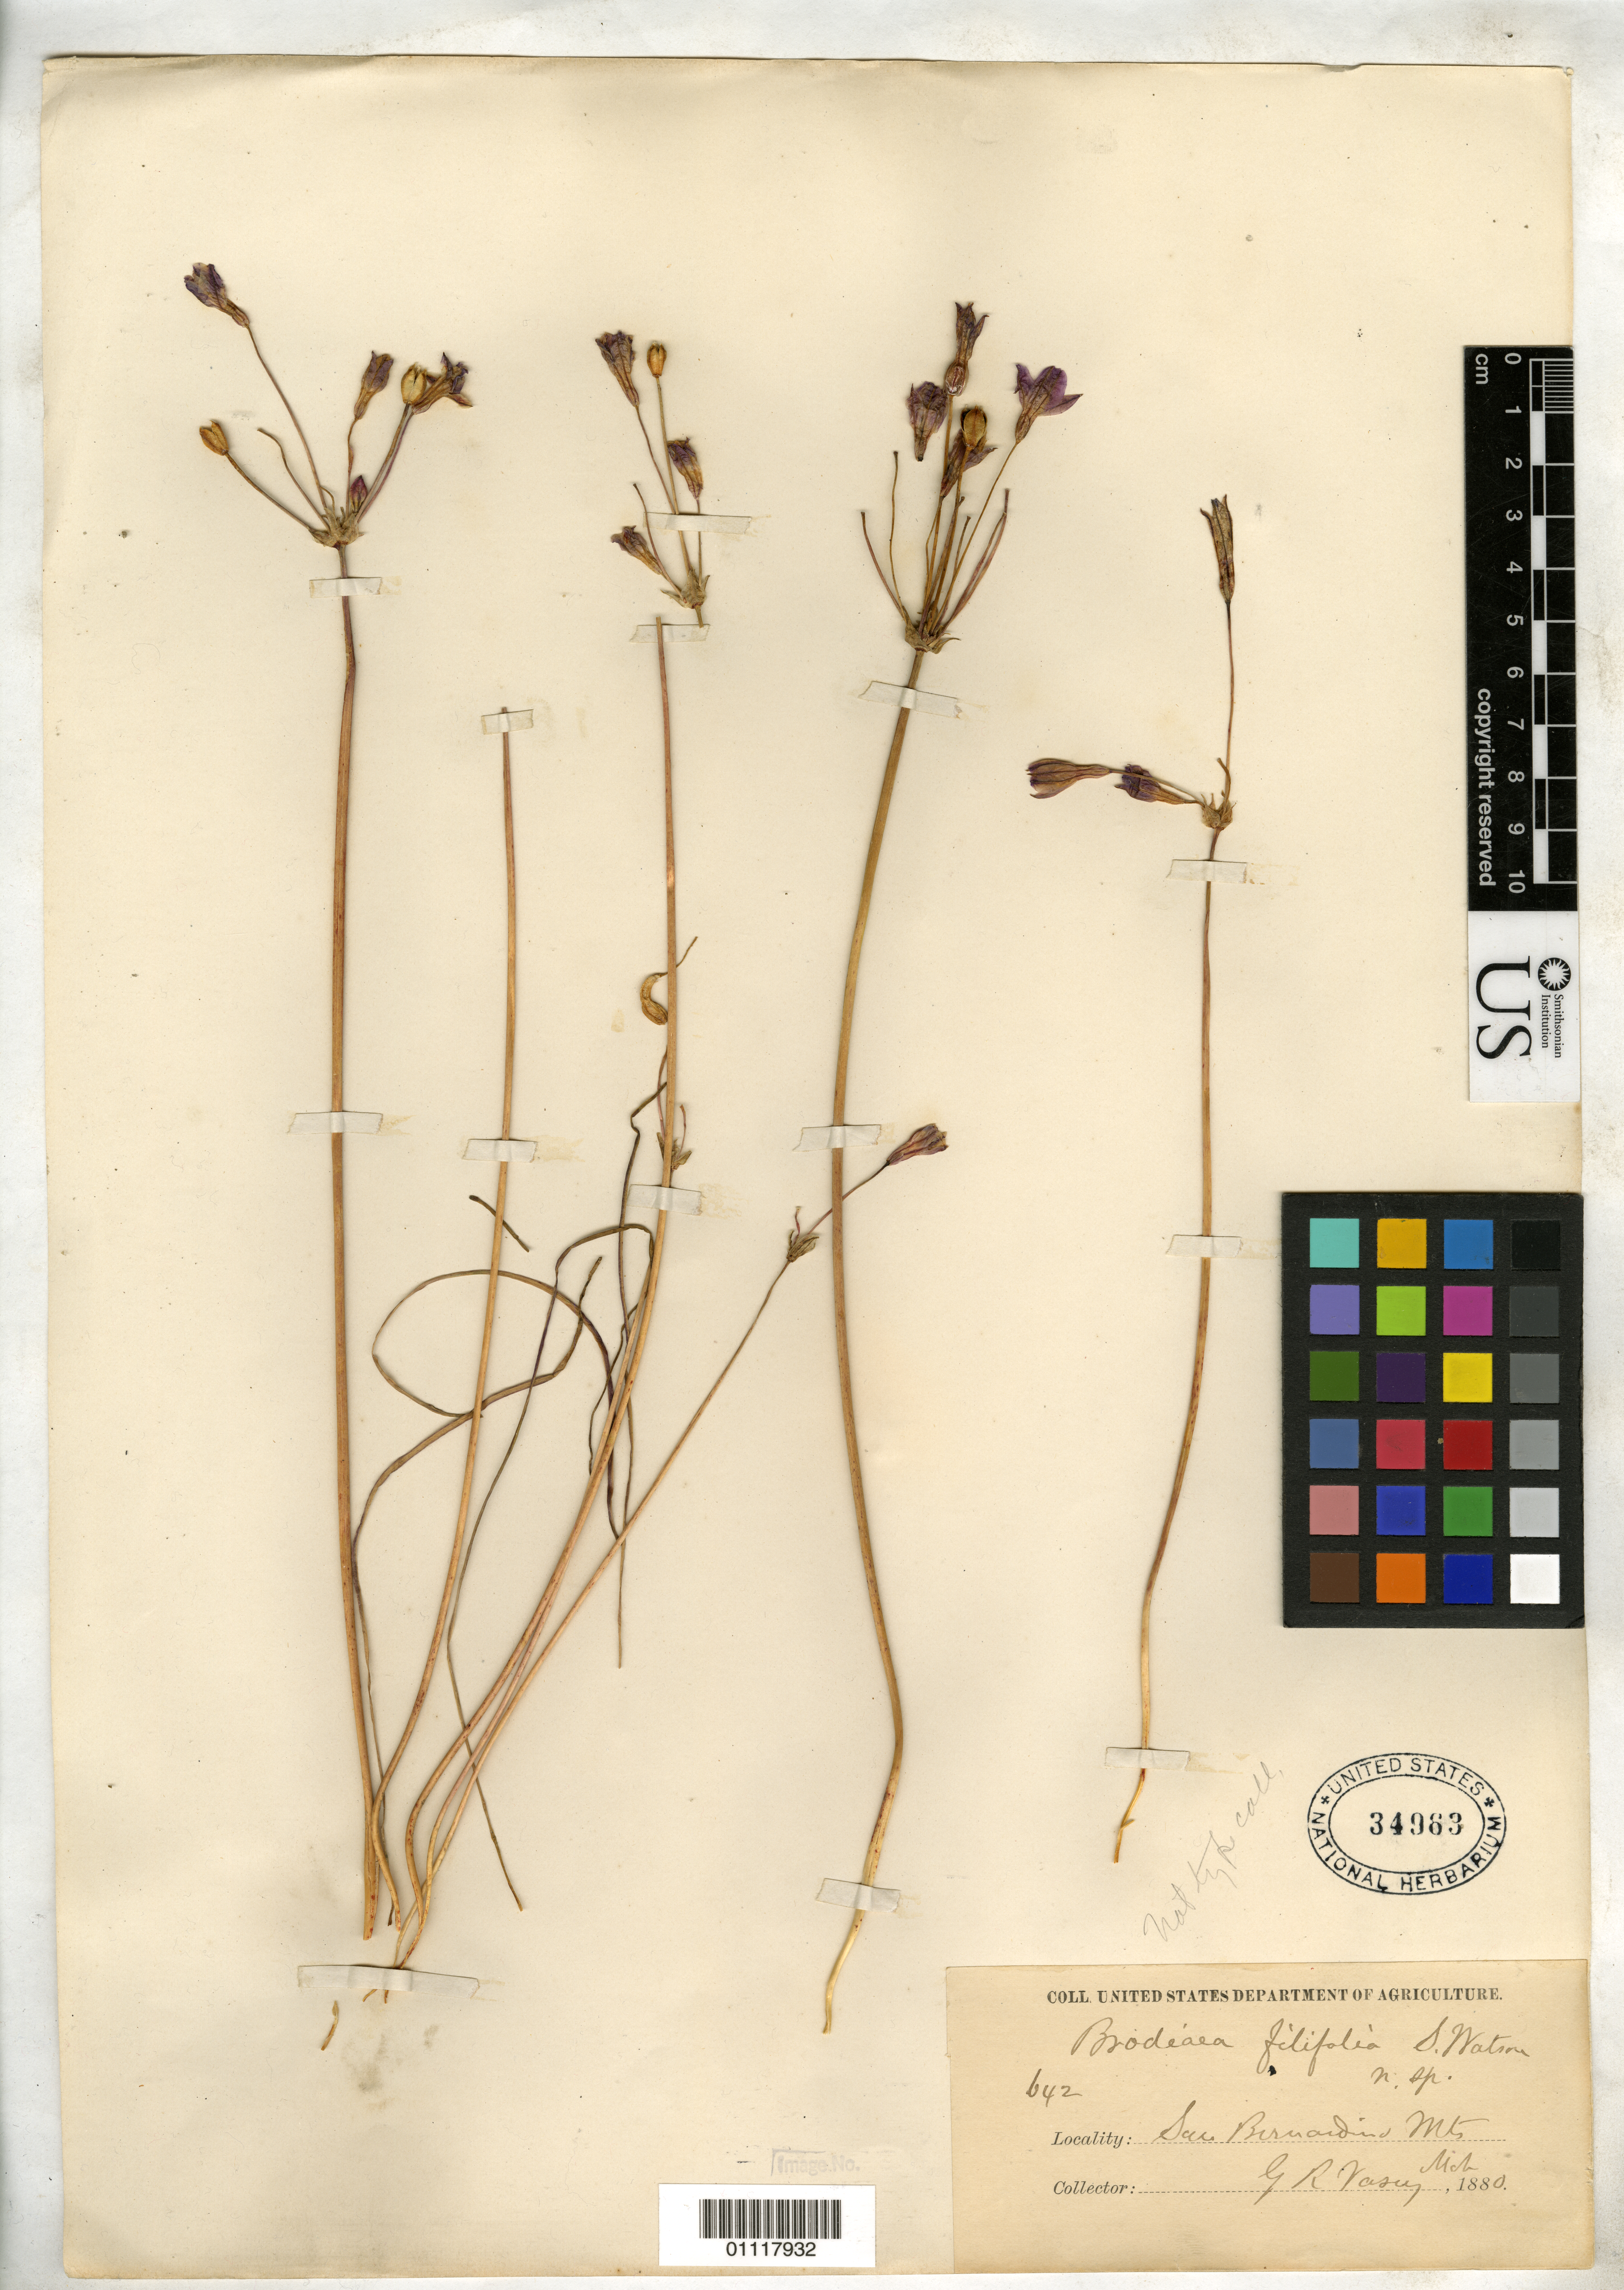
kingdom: Plantae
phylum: Tracheophyta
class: Liliopsida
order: Asparagales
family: Asparagaceae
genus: Brodiaea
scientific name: Brodiaea filifolia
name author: S. Watson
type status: Isosyntype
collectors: G. R. Vasey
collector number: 642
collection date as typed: May 1880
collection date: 1880-05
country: United States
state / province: California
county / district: San Bernardino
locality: San Bernardino Mts.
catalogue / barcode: US 34963